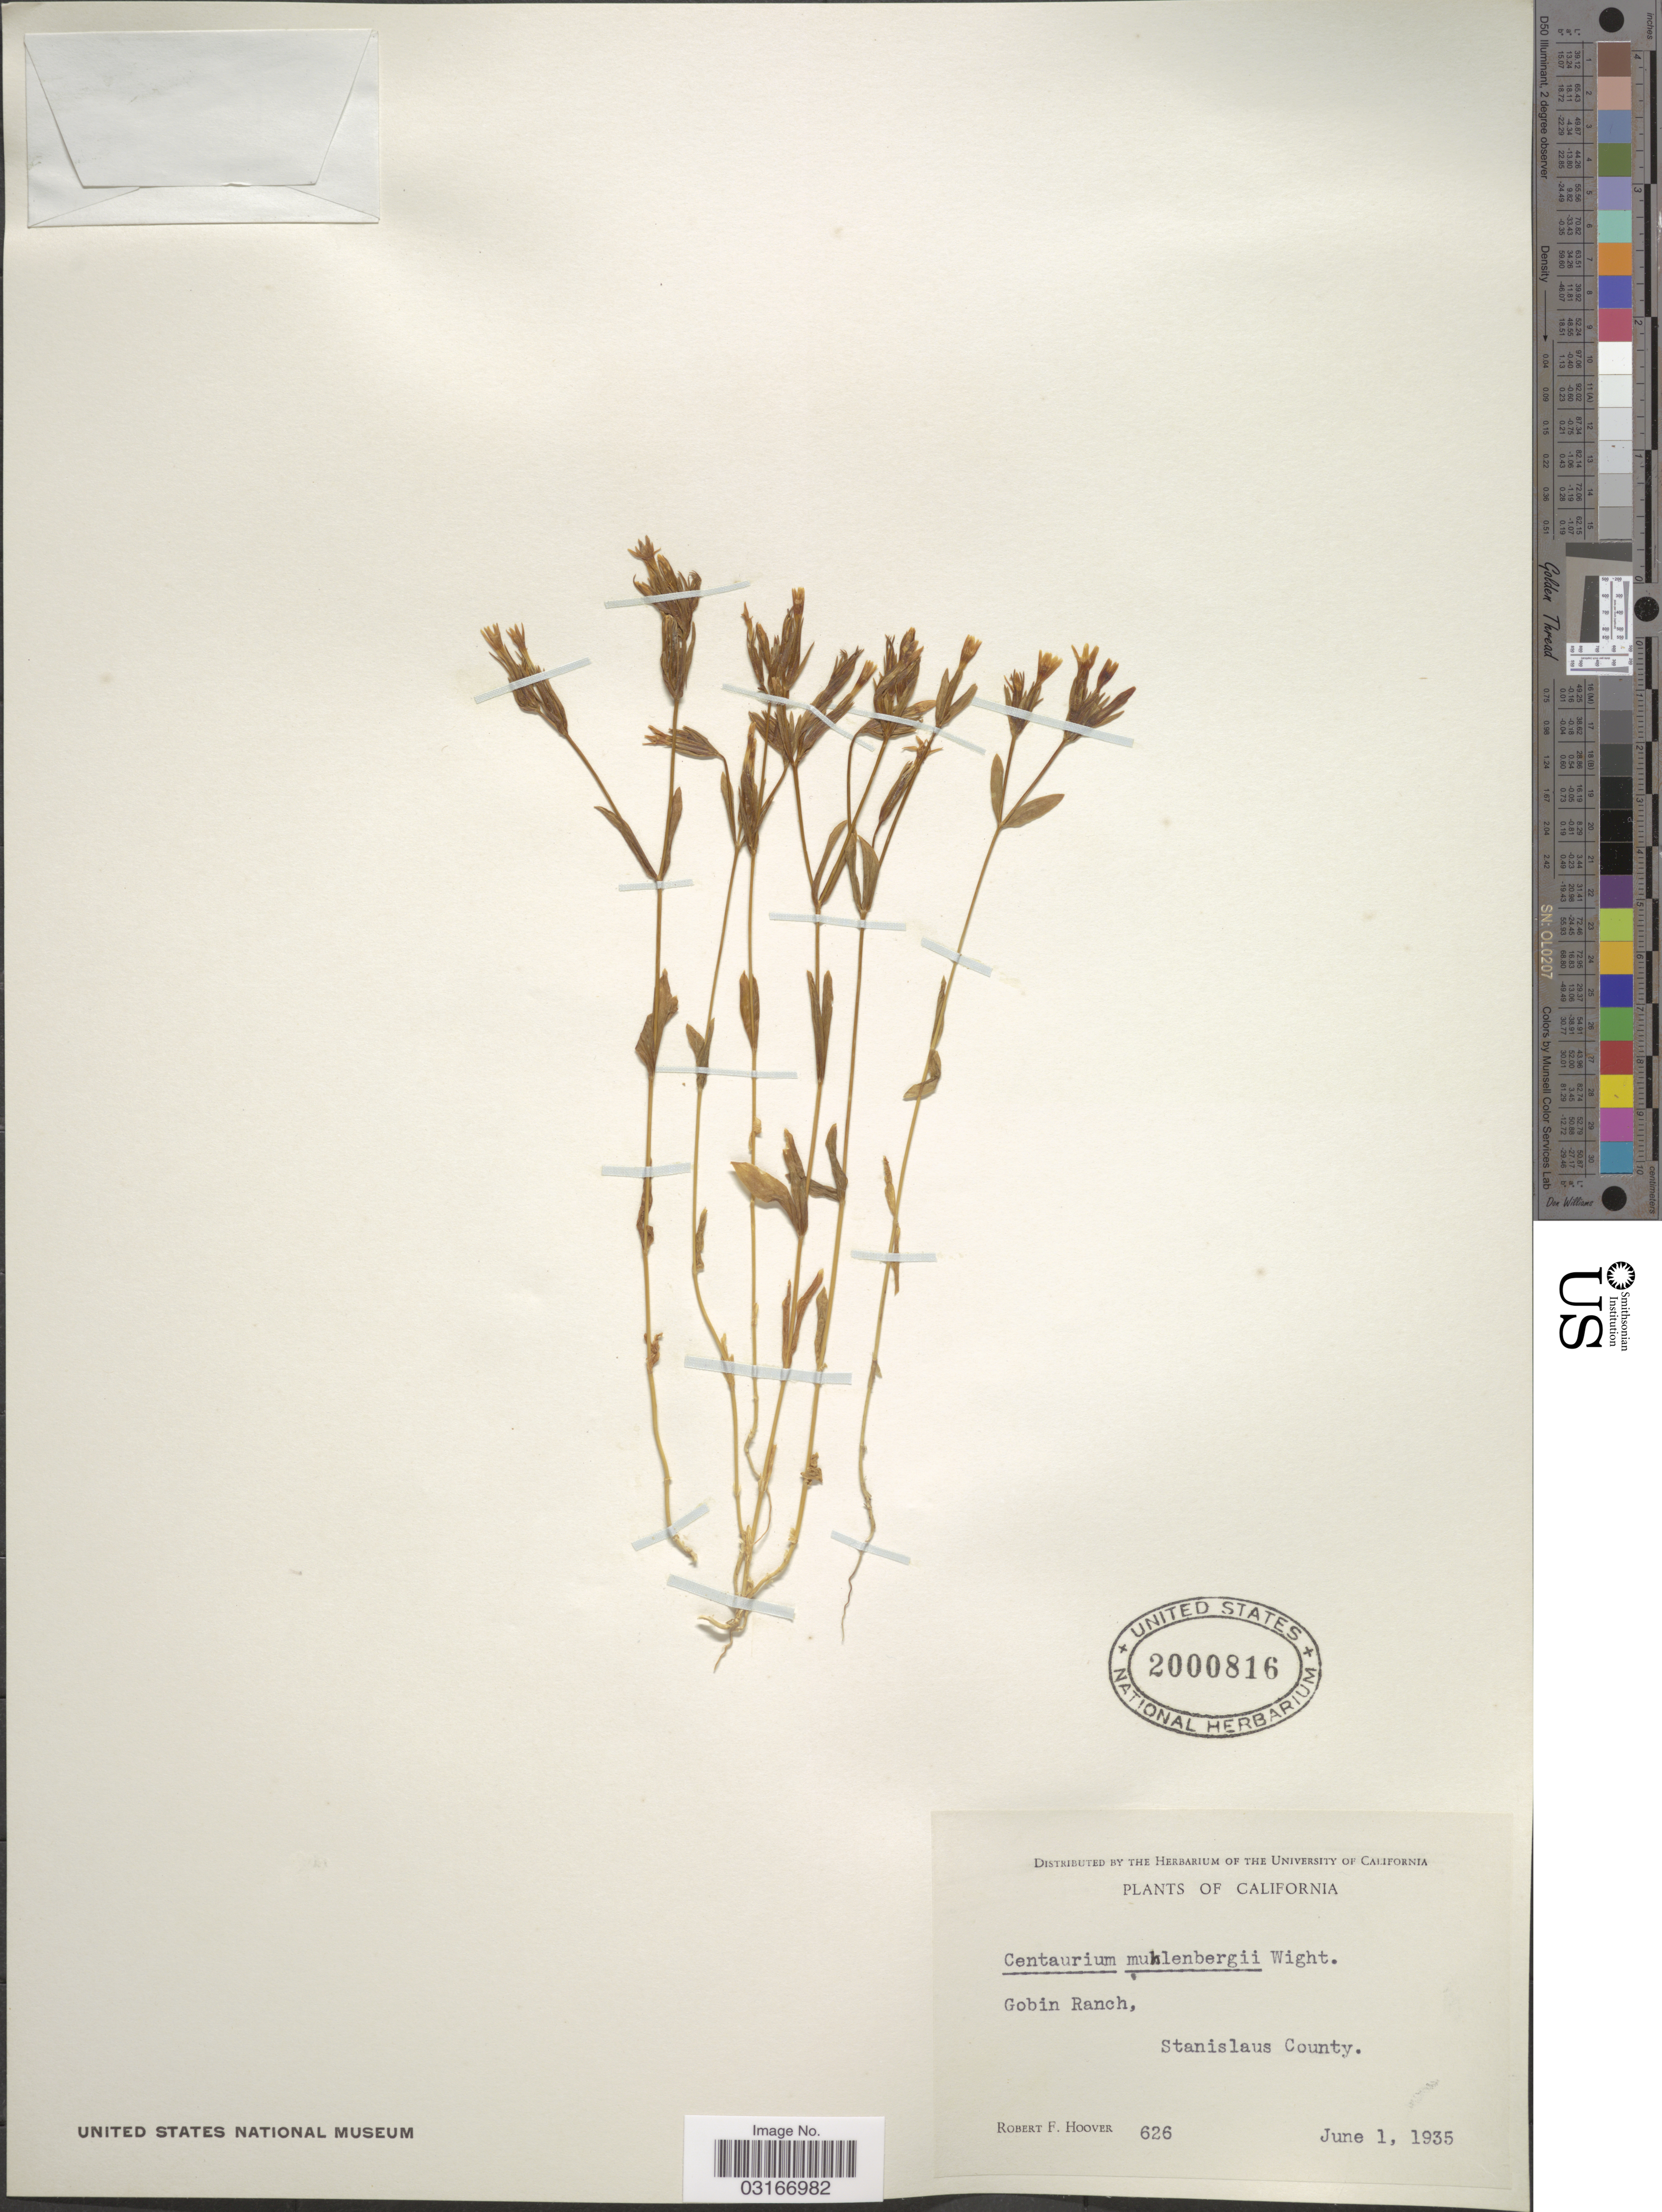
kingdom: Plantae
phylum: Tracheophyta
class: Magnoliopsida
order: Gentianales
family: Gentianaceae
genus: Centaurium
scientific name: Centaurium muehlenbergii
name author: (Griseb.) W. Wight ex Piper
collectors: R. F. Hoover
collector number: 626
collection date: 1935-06-01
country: United States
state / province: California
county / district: Stanislaus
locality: Gobin Ranch, Stanislaus County.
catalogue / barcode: US 2000816